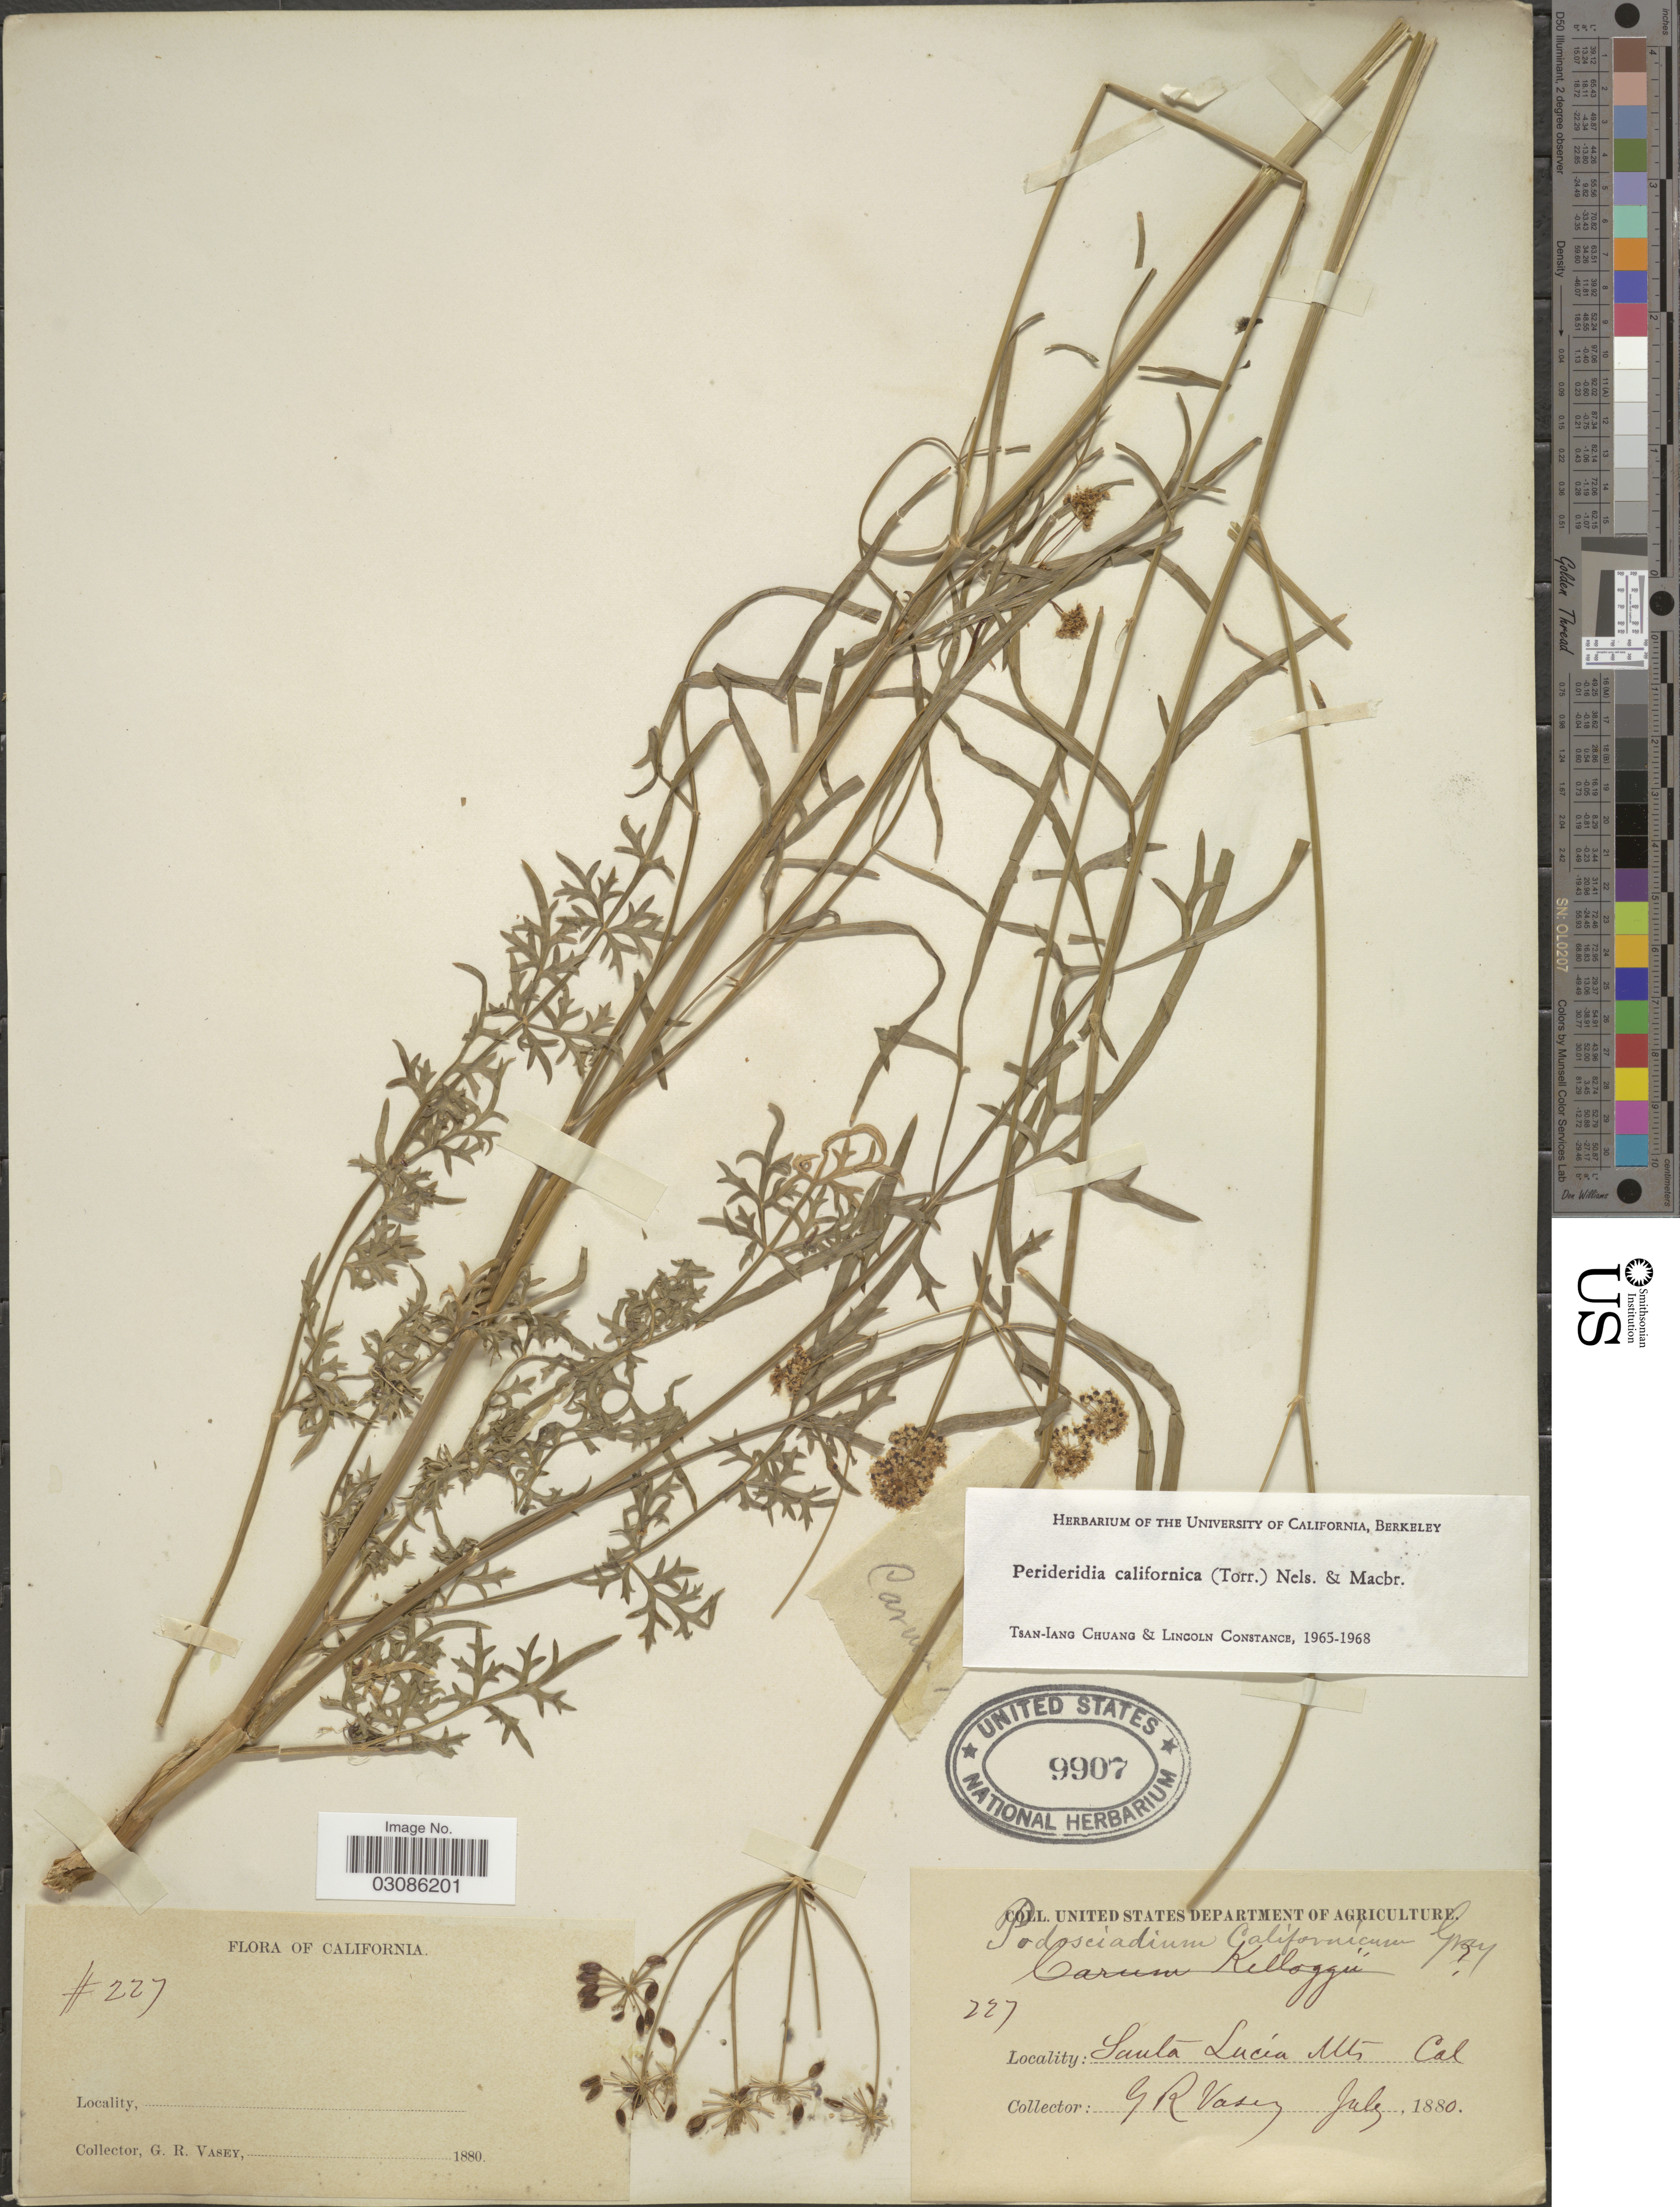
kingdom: Plantae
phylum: Tracheophyta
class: Magnoliopsida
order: Apiales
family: Apiaceae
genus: Perideridia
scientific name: Perideridia californica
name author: (Torr.) A. Nelson & J.F. Macbr.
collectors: G. R. Vasey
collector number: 227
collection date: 1880-07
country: United States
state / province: California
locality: Santa Lucia Mts.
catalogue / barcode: US 9907